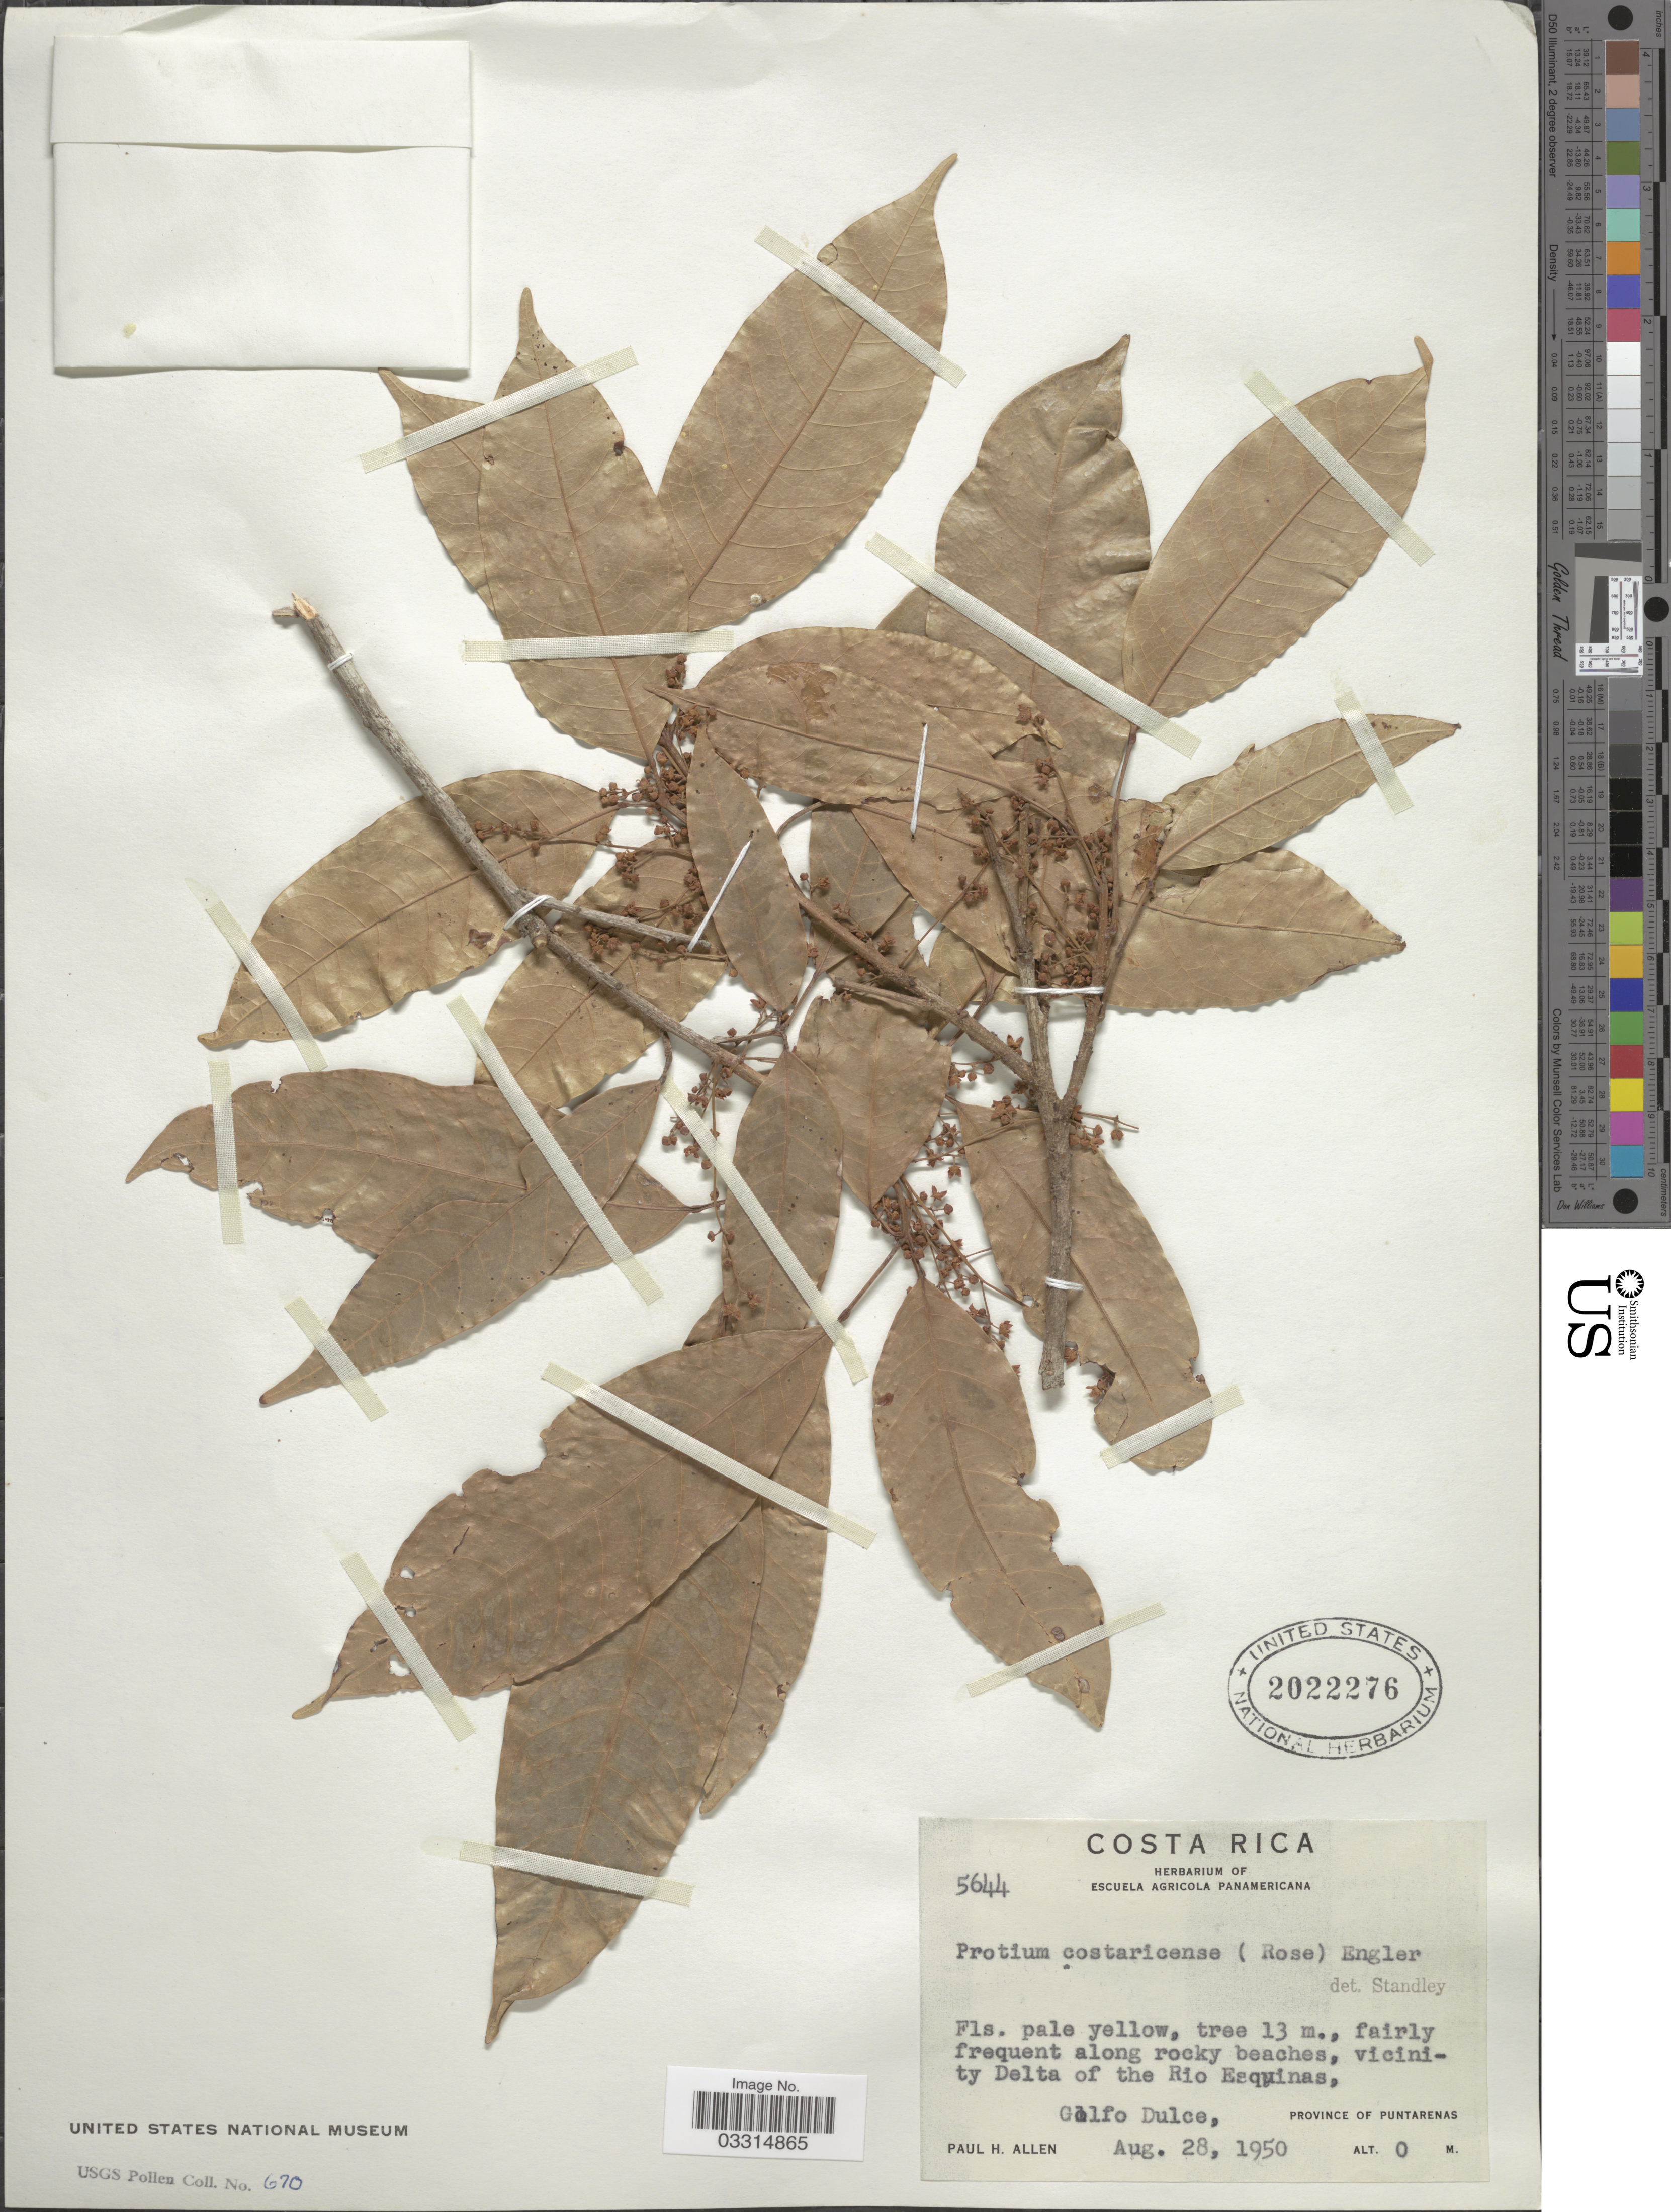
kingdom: Plantae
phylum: Tracheophyta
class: Magnoliopsida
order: Sapindales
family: Burseraceae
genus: Protium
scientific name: Protium costaricense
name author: (Rose) Engl.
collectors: P. H. Allen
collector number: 5644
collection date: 1950-08-28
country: Costa Rica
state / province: Puntarenas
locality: Fairly frequent along rokcy beaches, vicinity of Delta of the Rio Esquinas, Golfo Dulce.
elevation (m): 0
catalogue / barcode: US 2022276